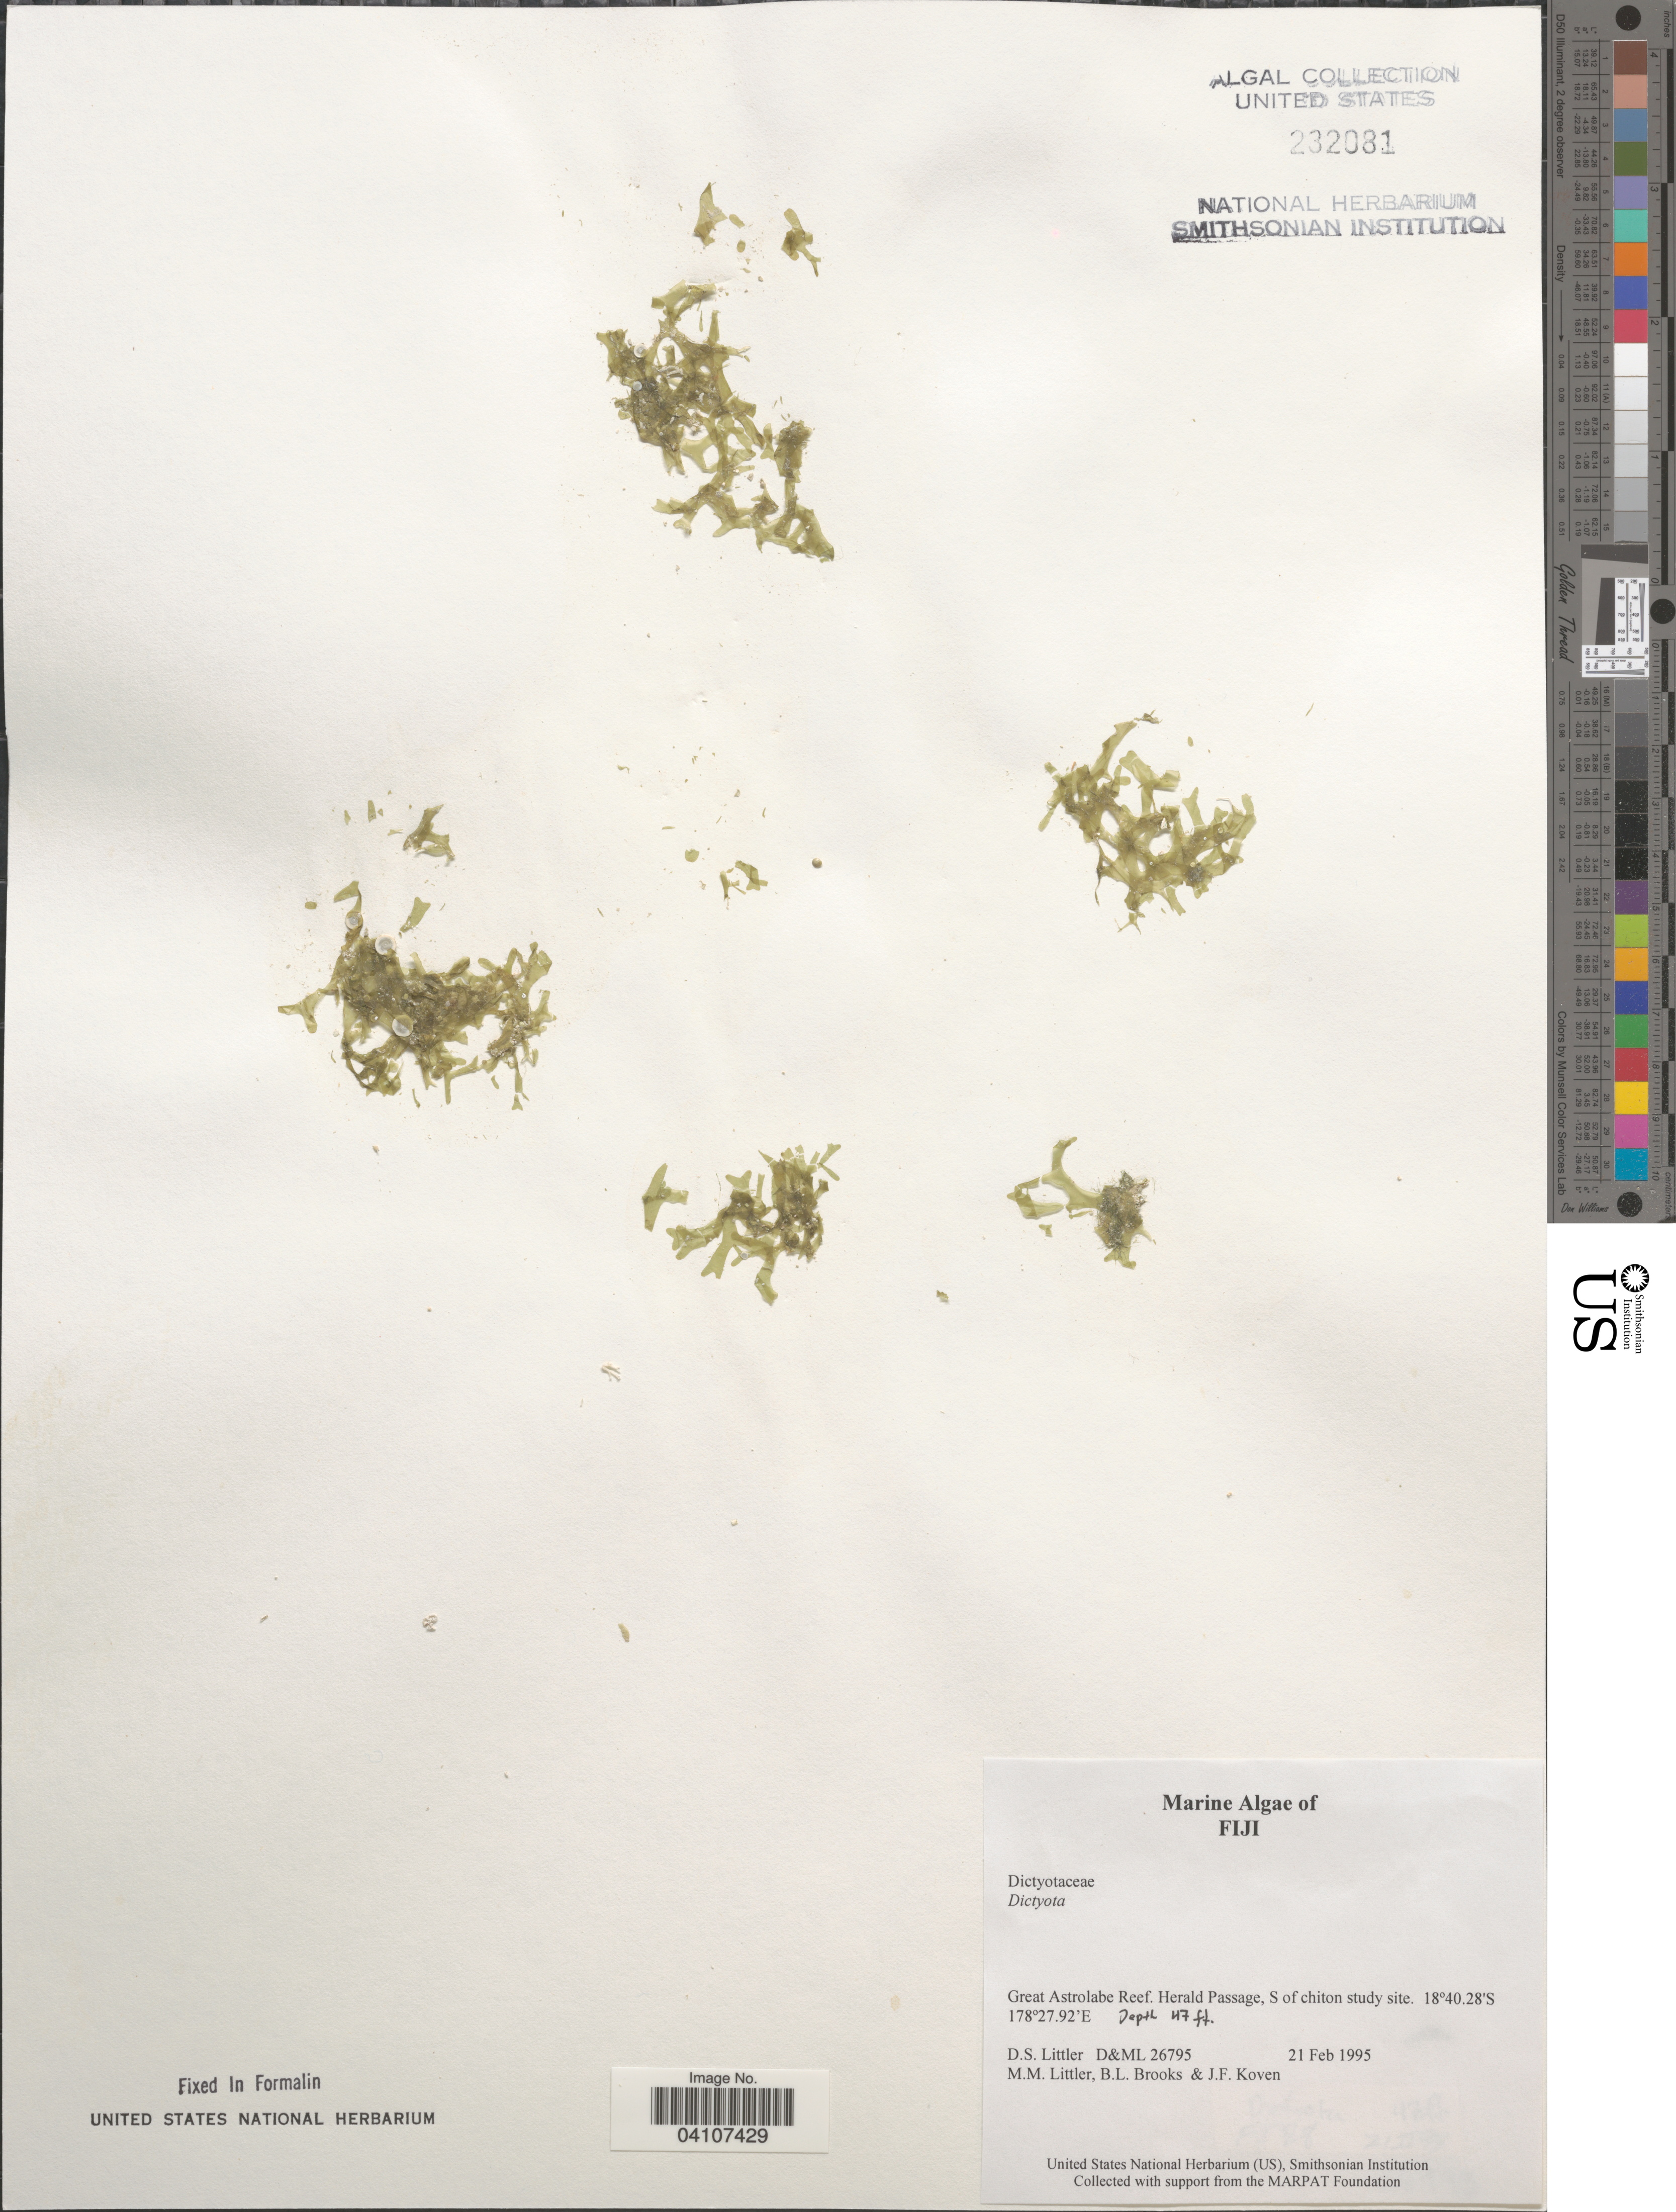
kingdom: Chromista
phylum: Ochrophyta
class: Phaeophyceae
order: Dictyotales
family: Dictyotaceae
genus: Dictyota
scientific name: Dictyota sp.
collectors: D. S. Littler, B. Brooks & J. Koven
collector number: D&ML 26795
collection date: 1995-02-21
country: Fiji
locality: Great Astrolabe Reef. Herald Passage, S of chiton study site.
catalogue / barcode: US 232081